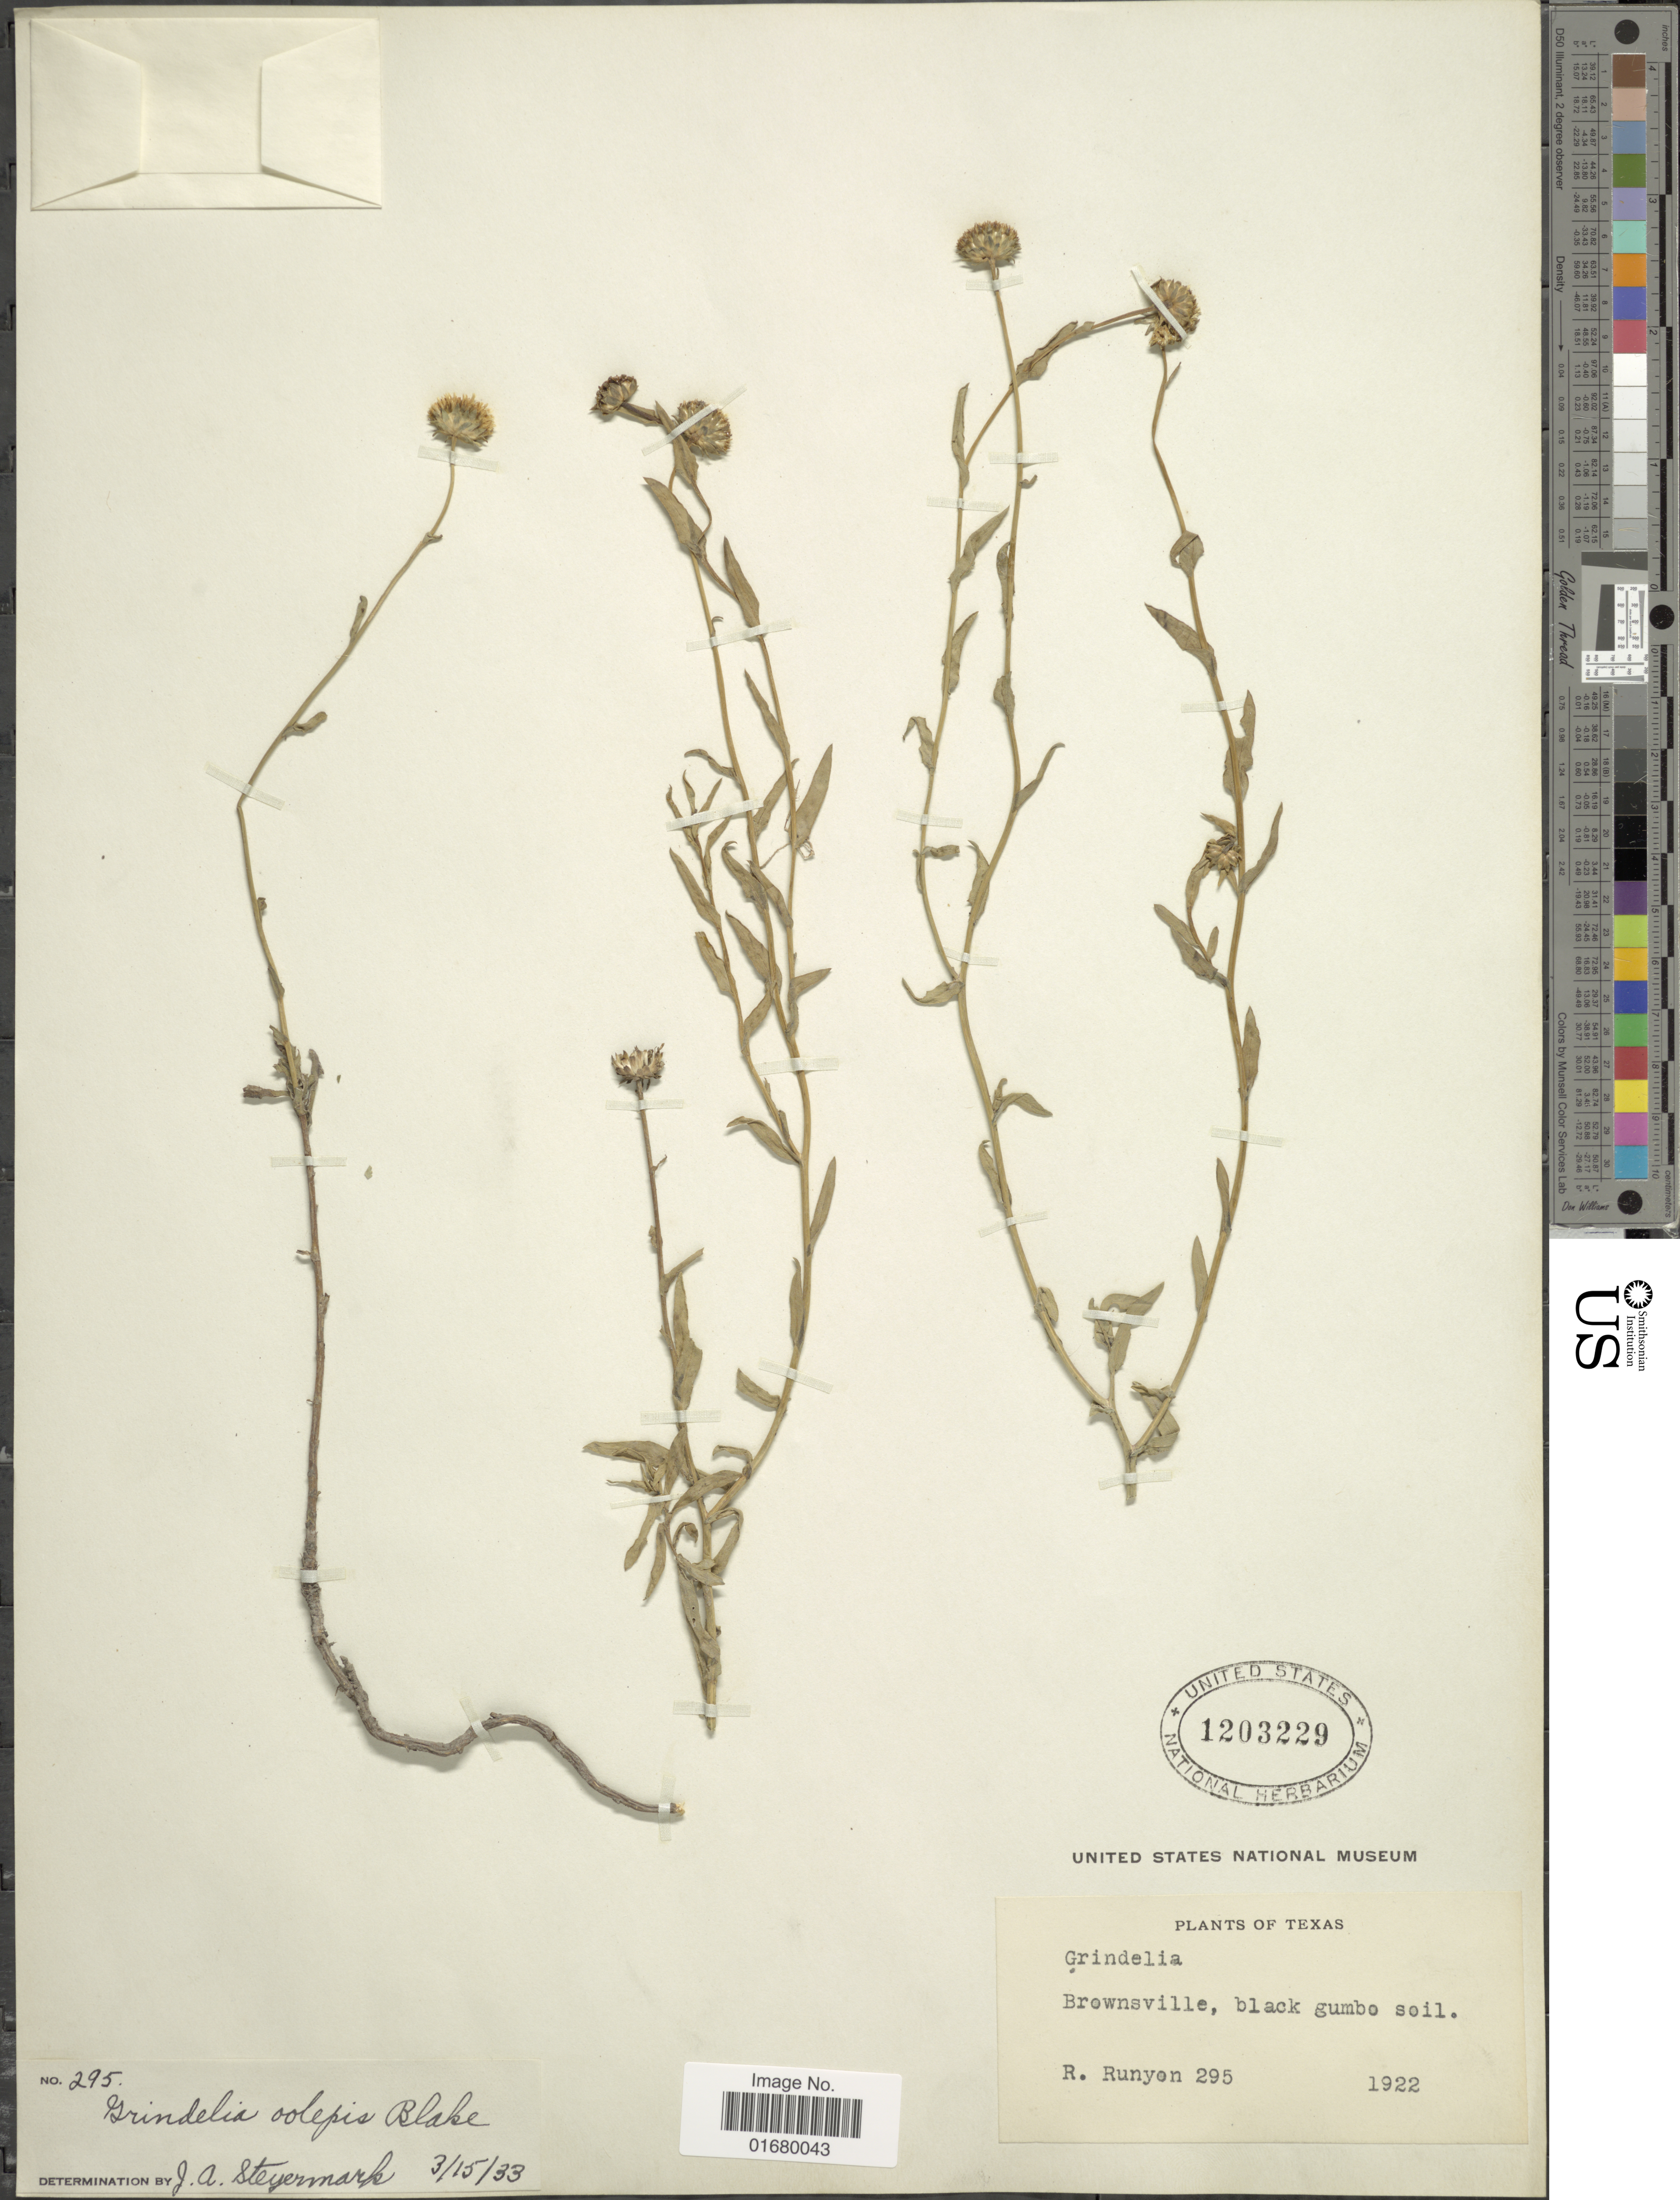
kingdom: Plantae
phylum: Tracheophyta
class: Magnoliopsida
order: Asterales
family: Asteraceae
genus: Grindelia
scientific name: Grindelia oolepis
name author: S.F. Blake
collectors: R. Runyon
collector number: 295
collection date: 1922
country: United States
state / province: Texas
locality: Brownsville.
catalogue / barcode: US 1203229